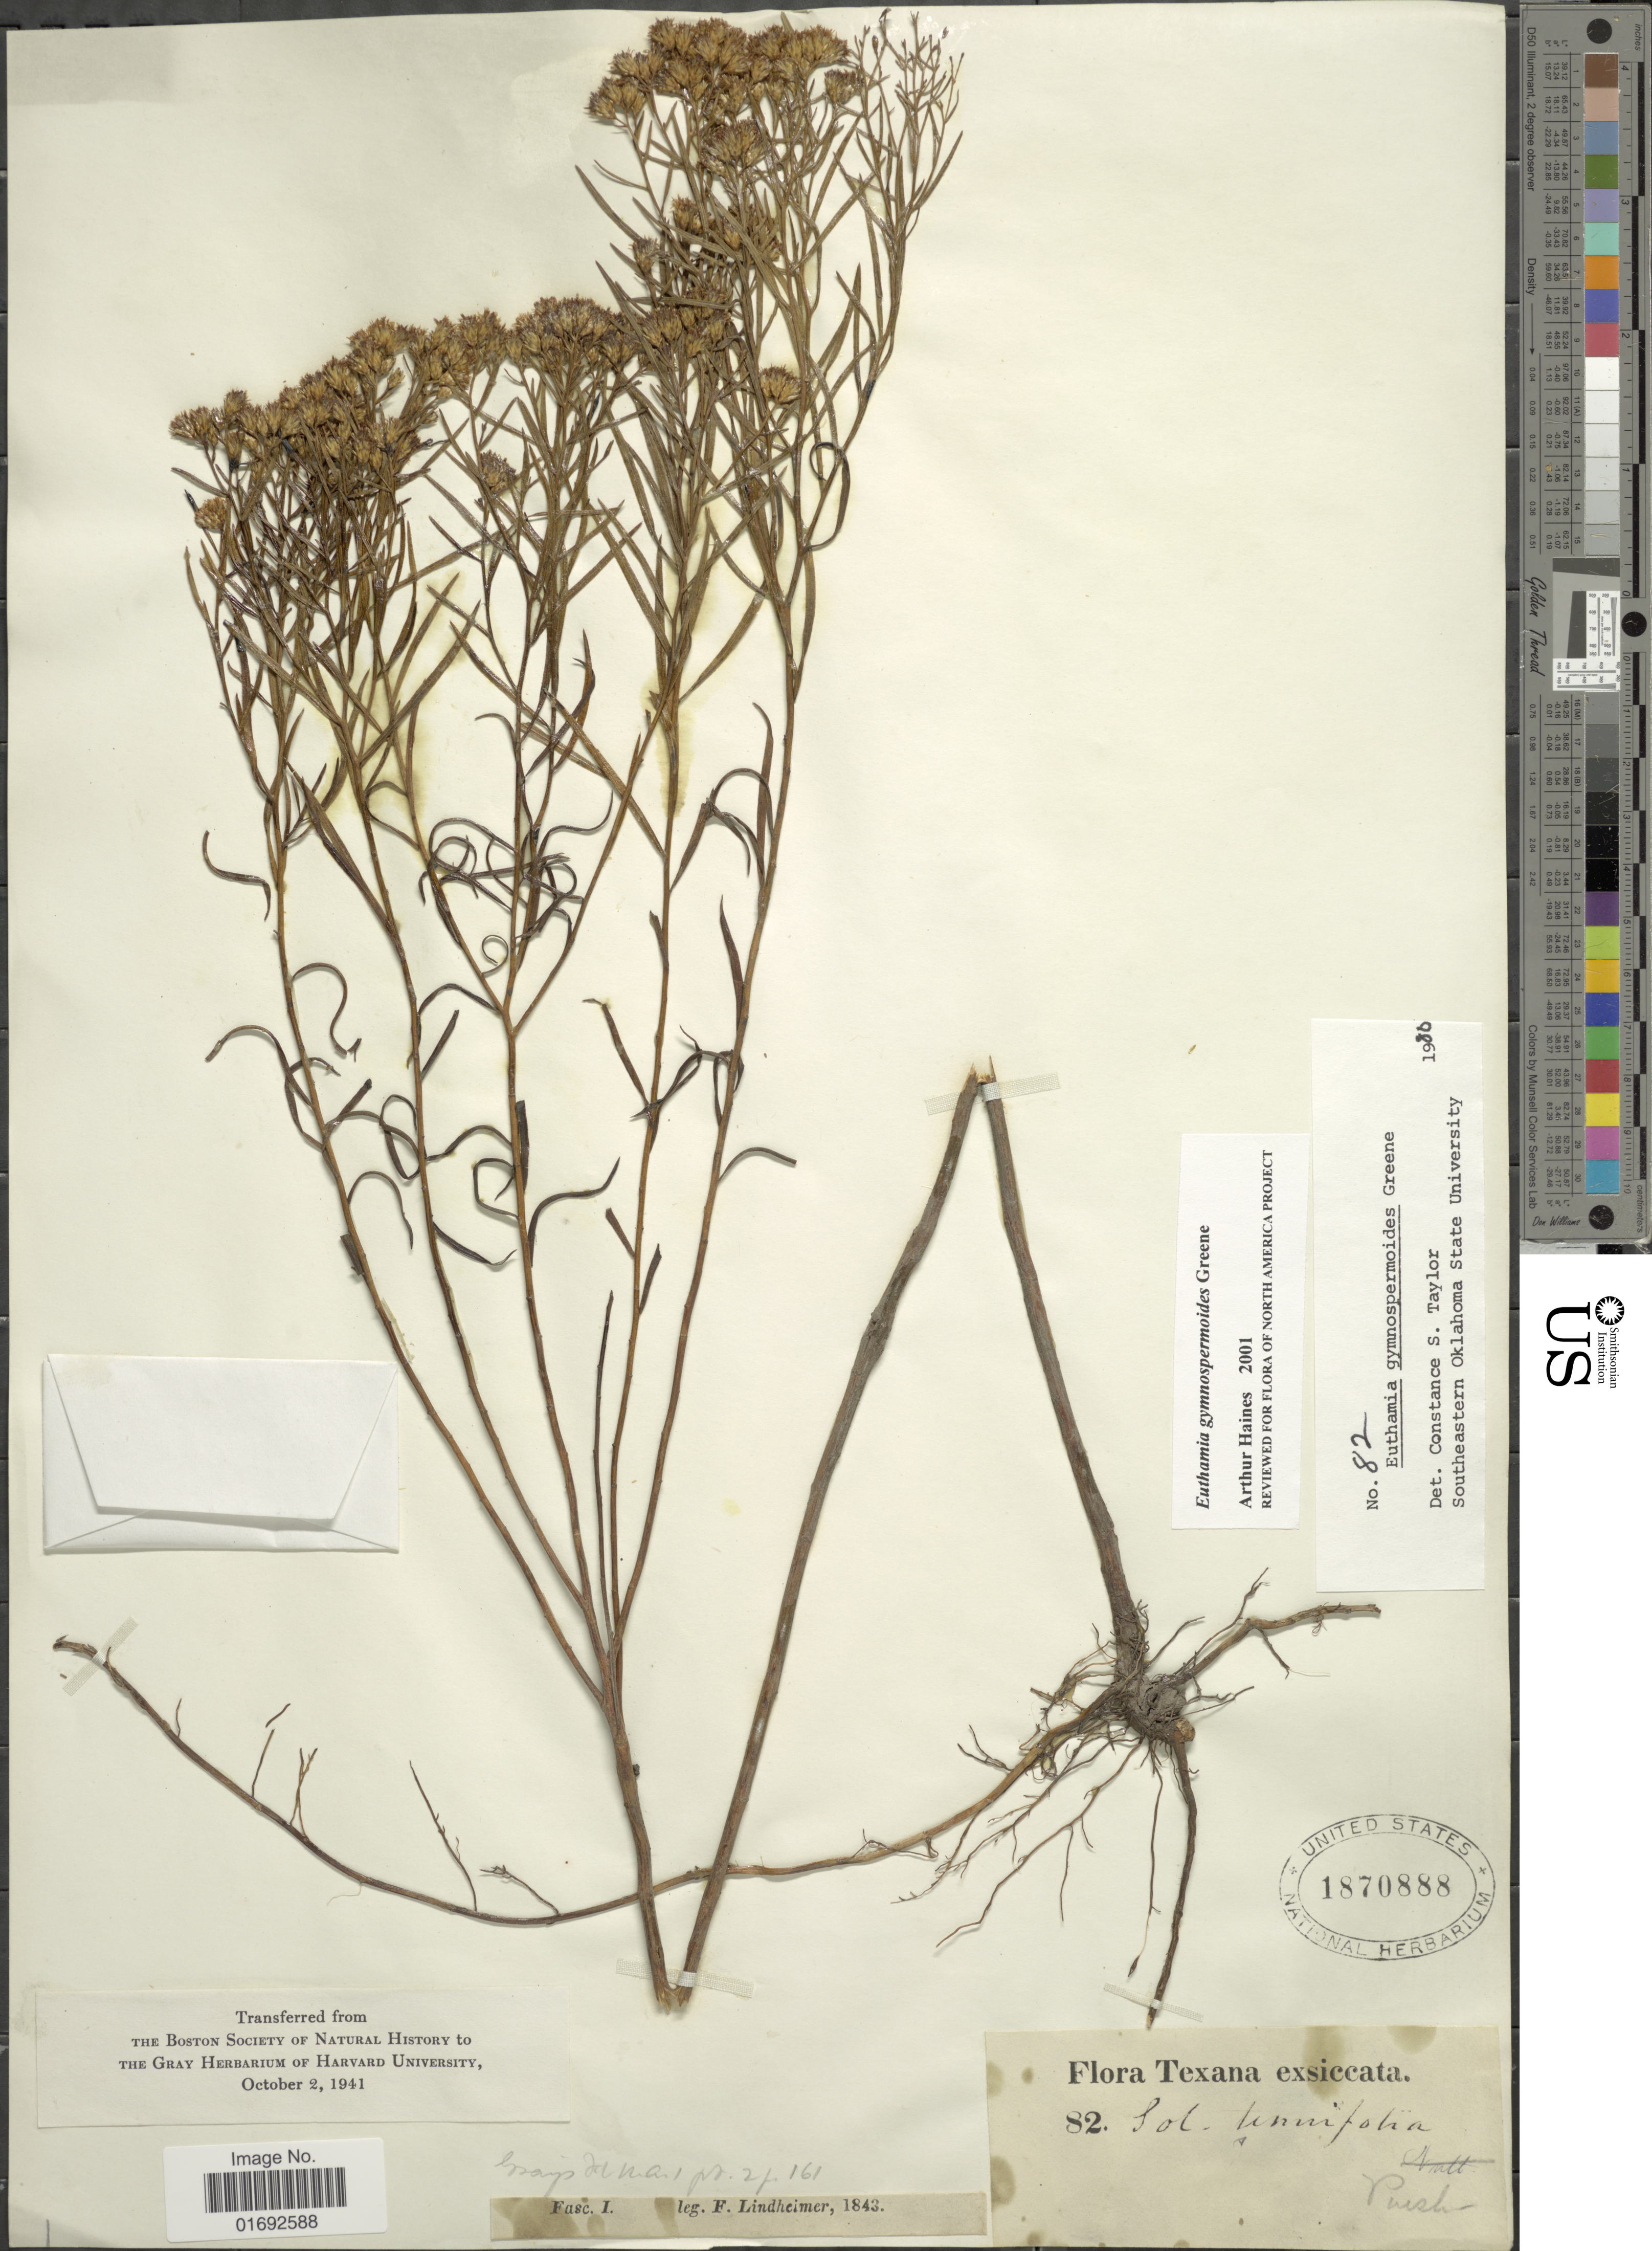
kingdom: Plantae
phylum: Tracheophyta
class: Magnoliopsida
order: Asterales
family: Asteraceae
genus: Euthamia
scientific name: Euthamia gymnospermoides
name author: Greene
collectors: F. Lindheimer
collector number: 82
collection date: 1843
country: United States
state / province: Texas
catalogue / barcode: US 1870888